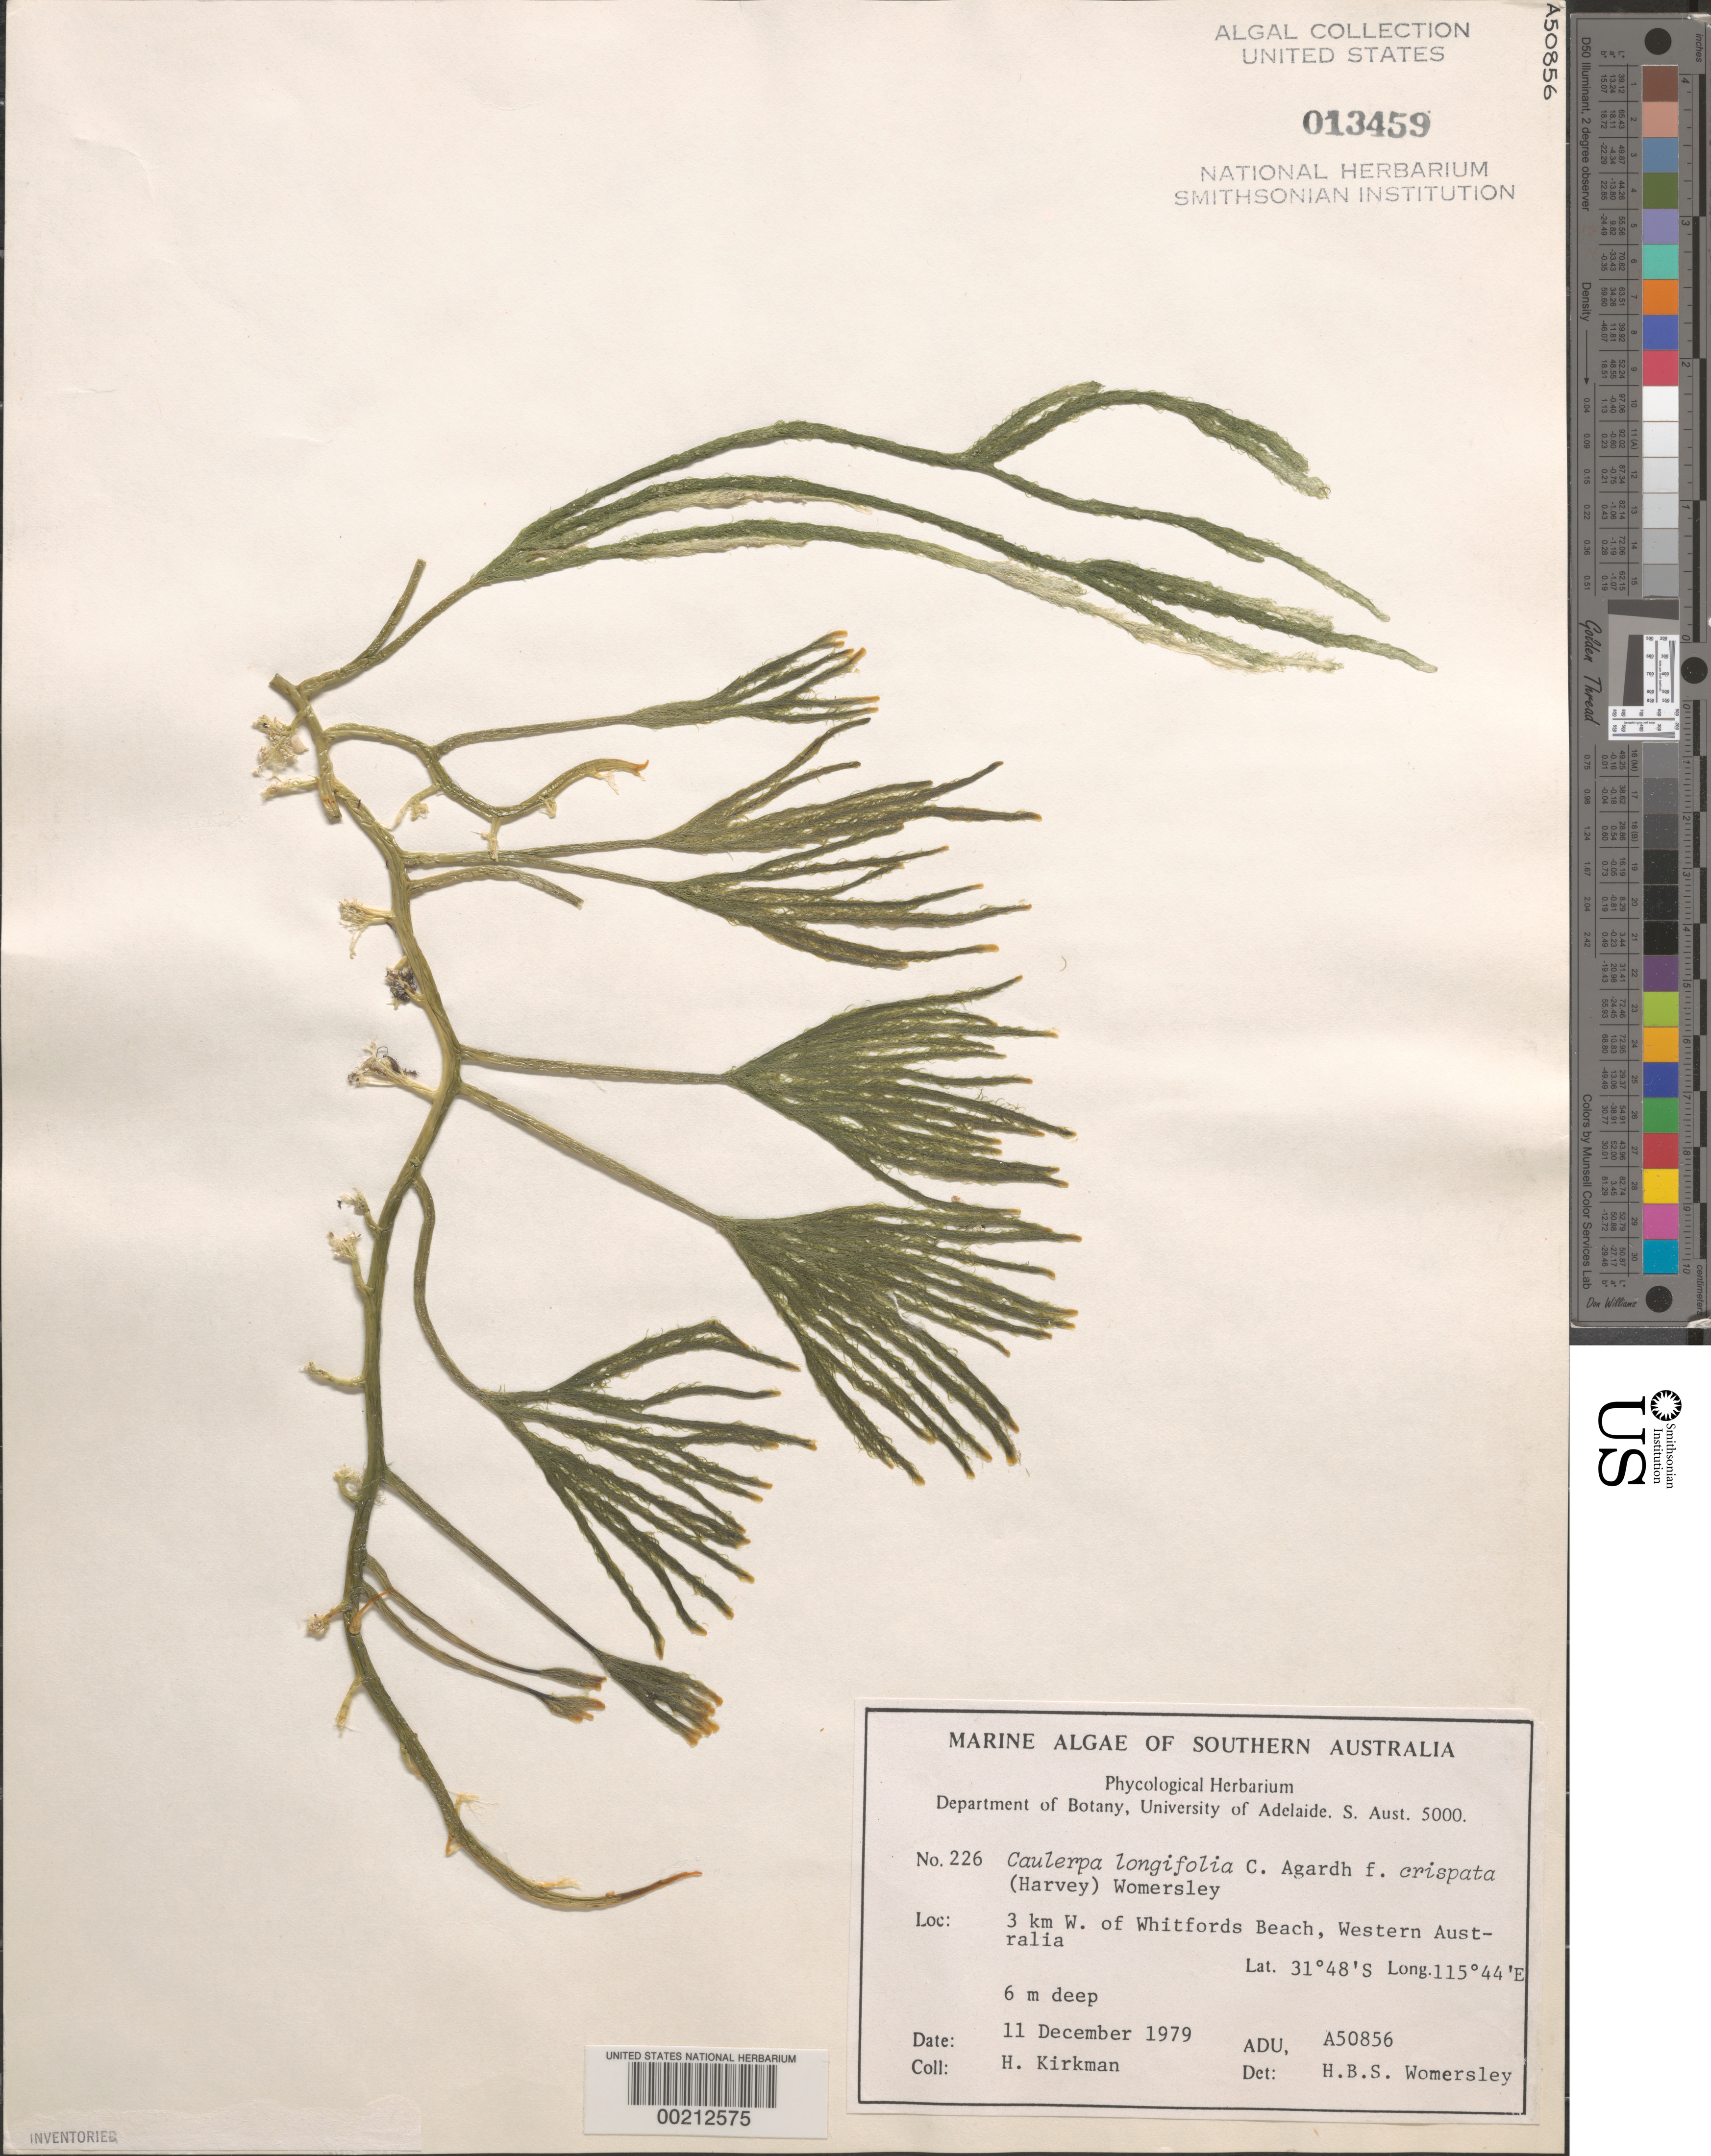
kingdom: Plantae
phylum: Chlorophyta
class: Ulvophyceae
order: Bryopsidales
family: Caulerpaceae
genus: Caulerpa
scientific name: Caulerpa longifolia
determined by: Womersley, H. B. S.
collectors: H. Kirkman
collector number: ADU A50856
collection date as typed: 11 Dec 1979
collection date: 1979-12-11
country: Australia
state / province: Western Australia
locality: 3 km west of Whitefords Beach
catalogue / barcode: US 13459